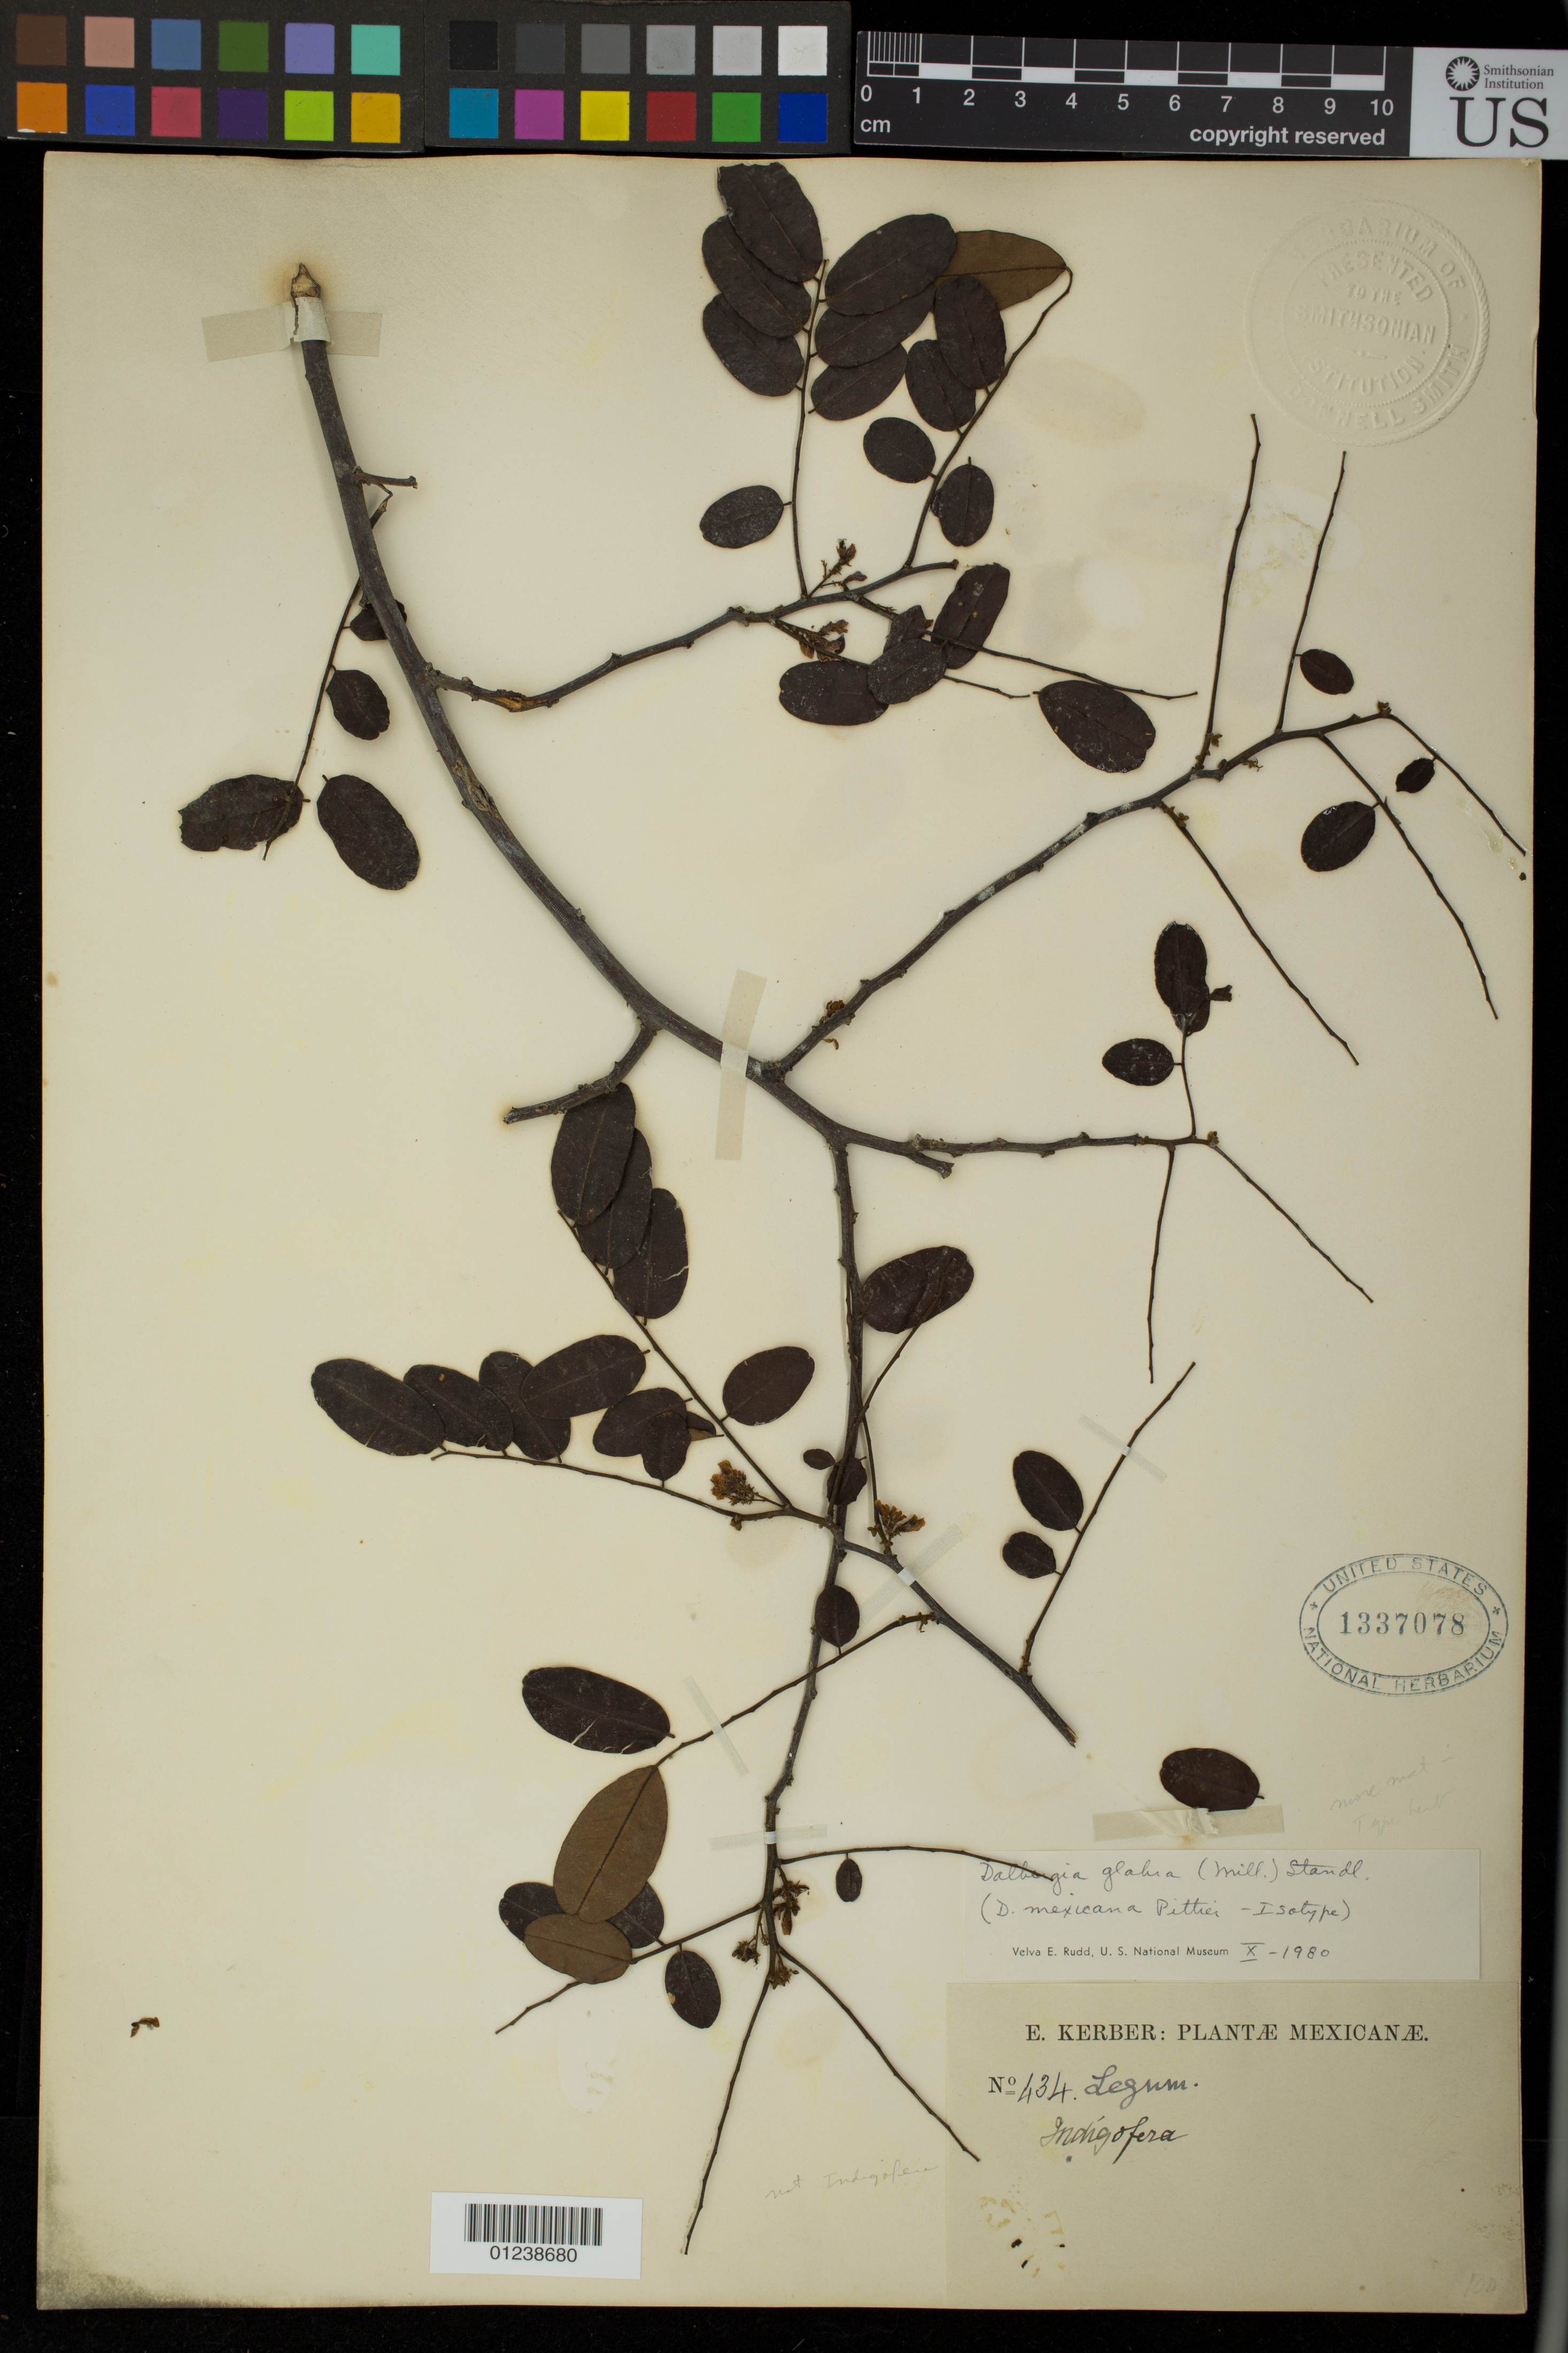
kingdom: Plantae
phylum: Tracheophyta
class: Magnoliopsida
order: Fabales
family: Fabaceae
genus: Dalbergia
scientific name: Dalbergia glabra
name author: (Mill.) Standl.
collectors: E. Kerber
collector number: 434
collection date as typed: Nov 1882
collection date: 1882-11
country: Mexico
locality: Atoyac.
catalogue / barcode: US 1337078